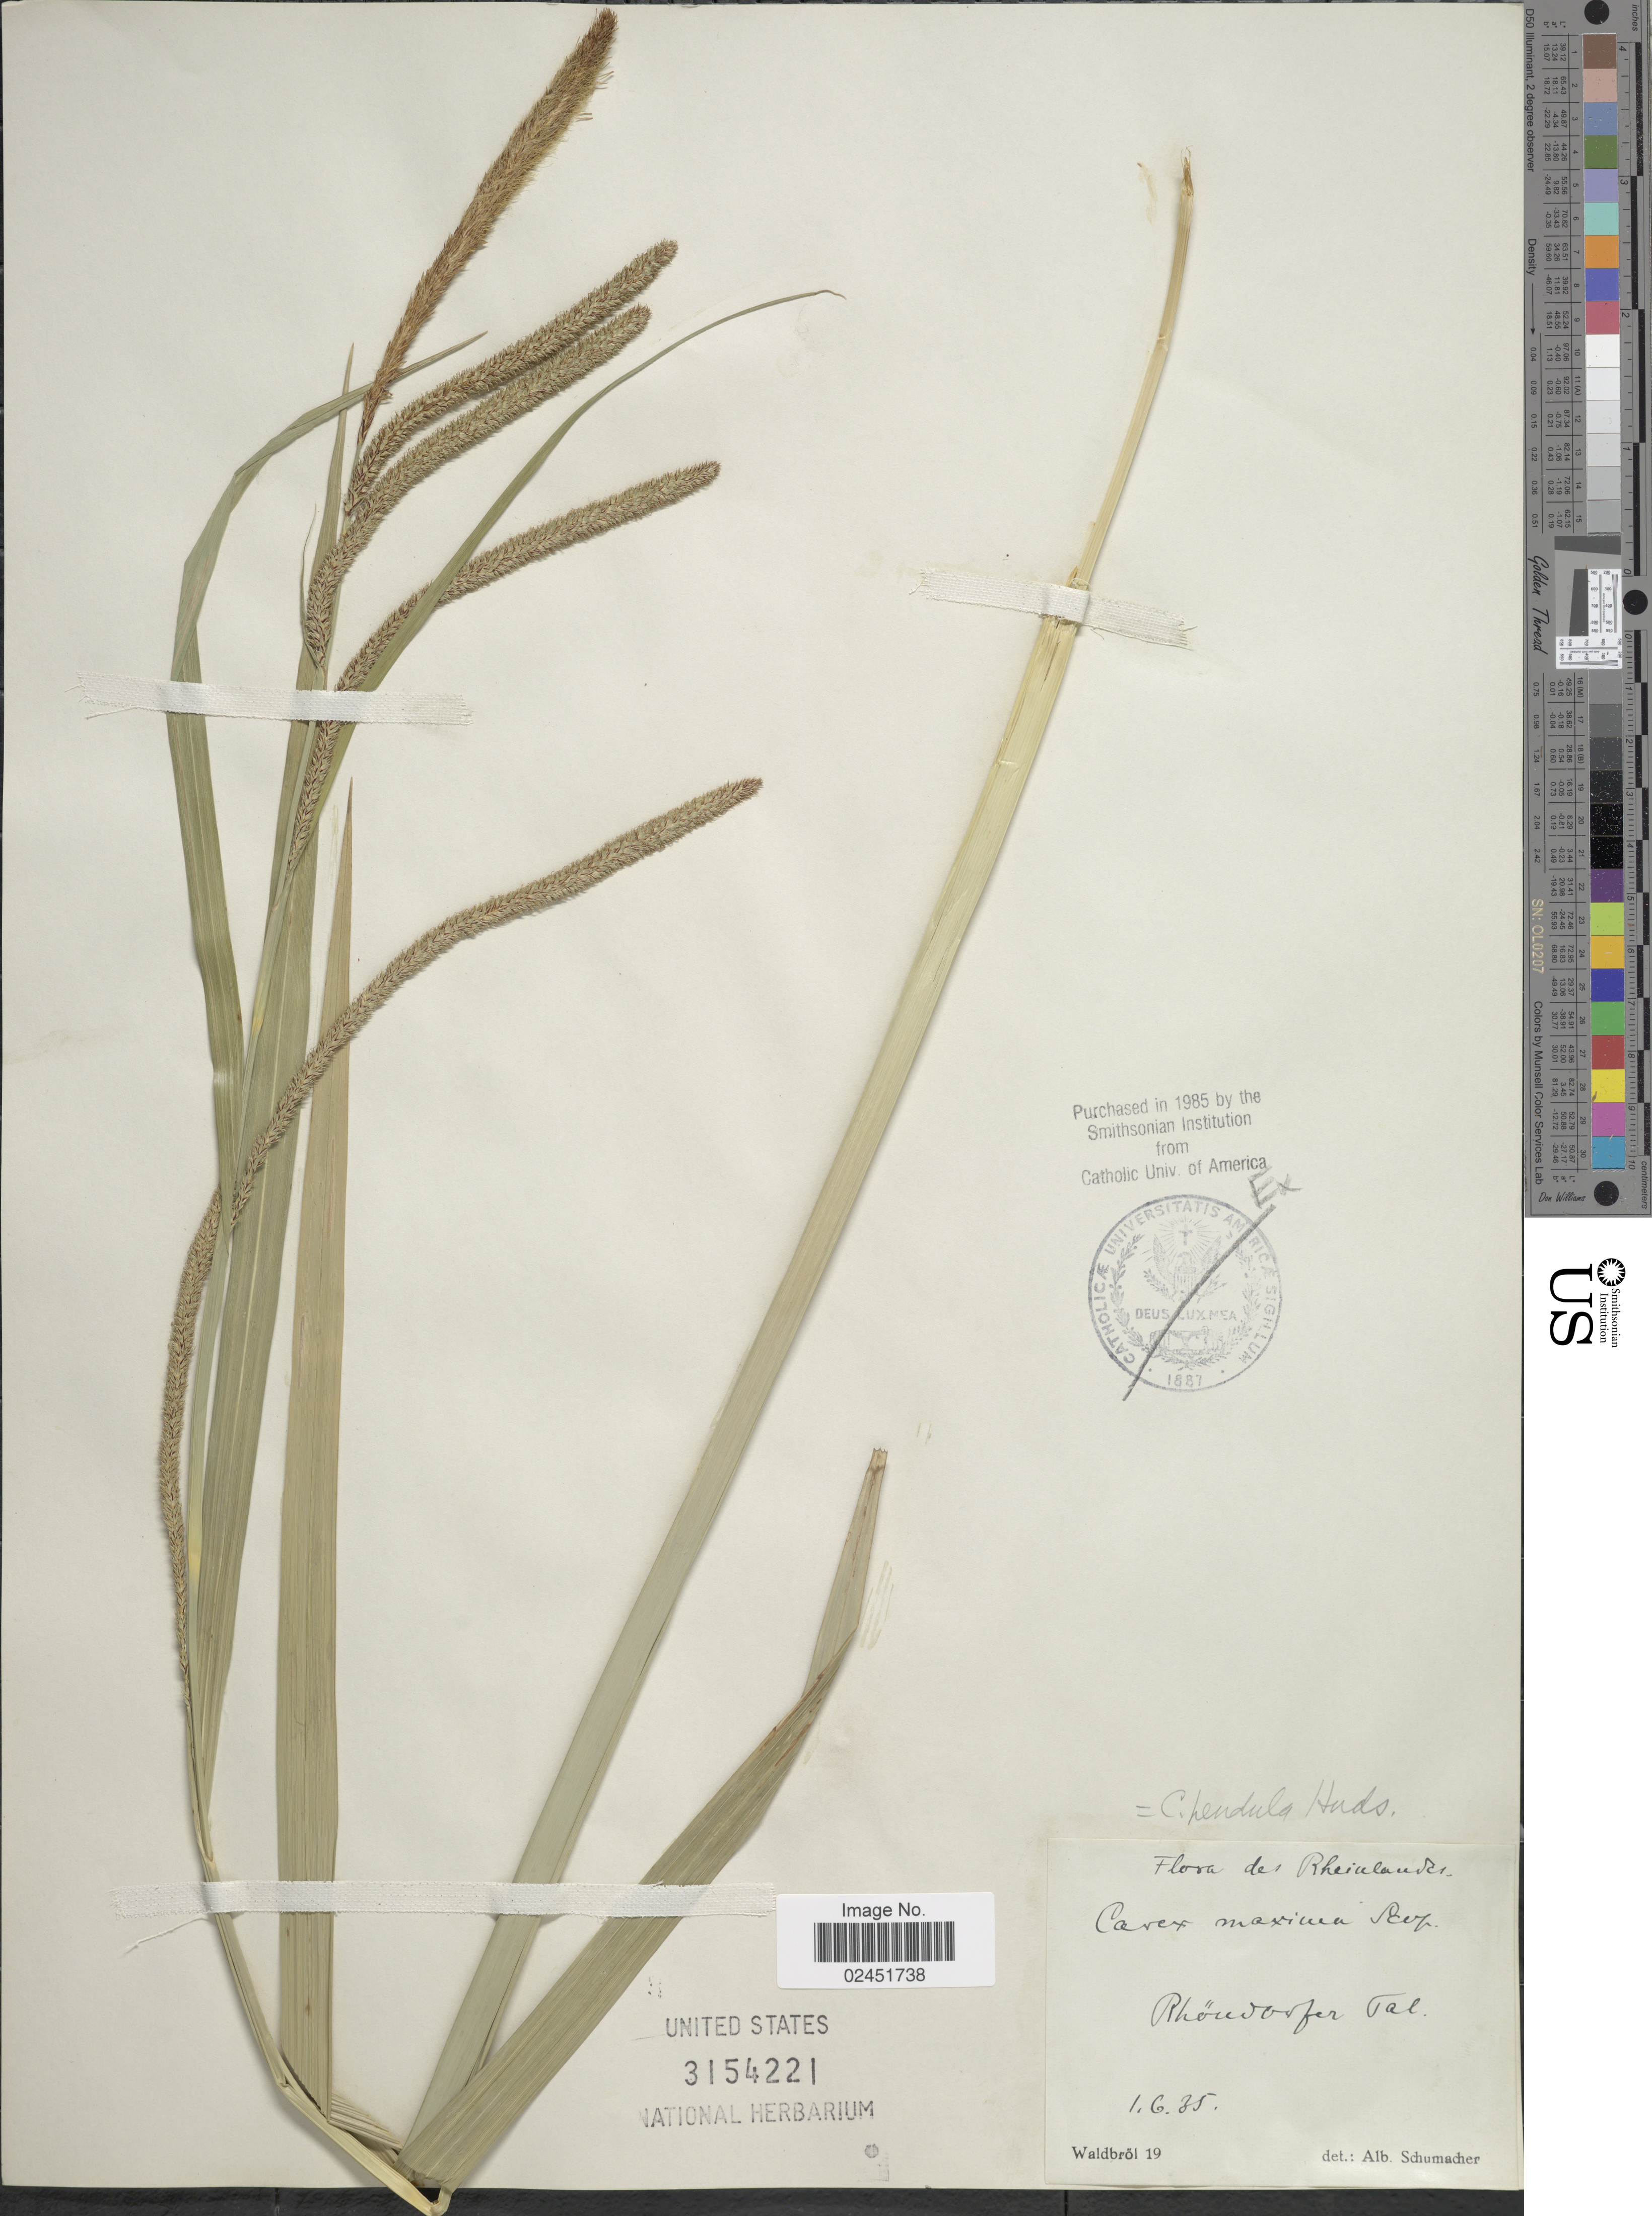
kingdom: Plantae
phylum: Tracheophyta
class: Liliopsida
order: Poales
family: Cyperaceae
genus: Carex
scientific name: Carex pendula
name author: Huds.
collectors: Waldbrol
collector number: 19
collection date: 1835-06-01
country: Germany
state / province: Rhineland-Palatinate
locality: Rheinlander. Rhondorfer Tal.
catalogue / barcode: US 3154221